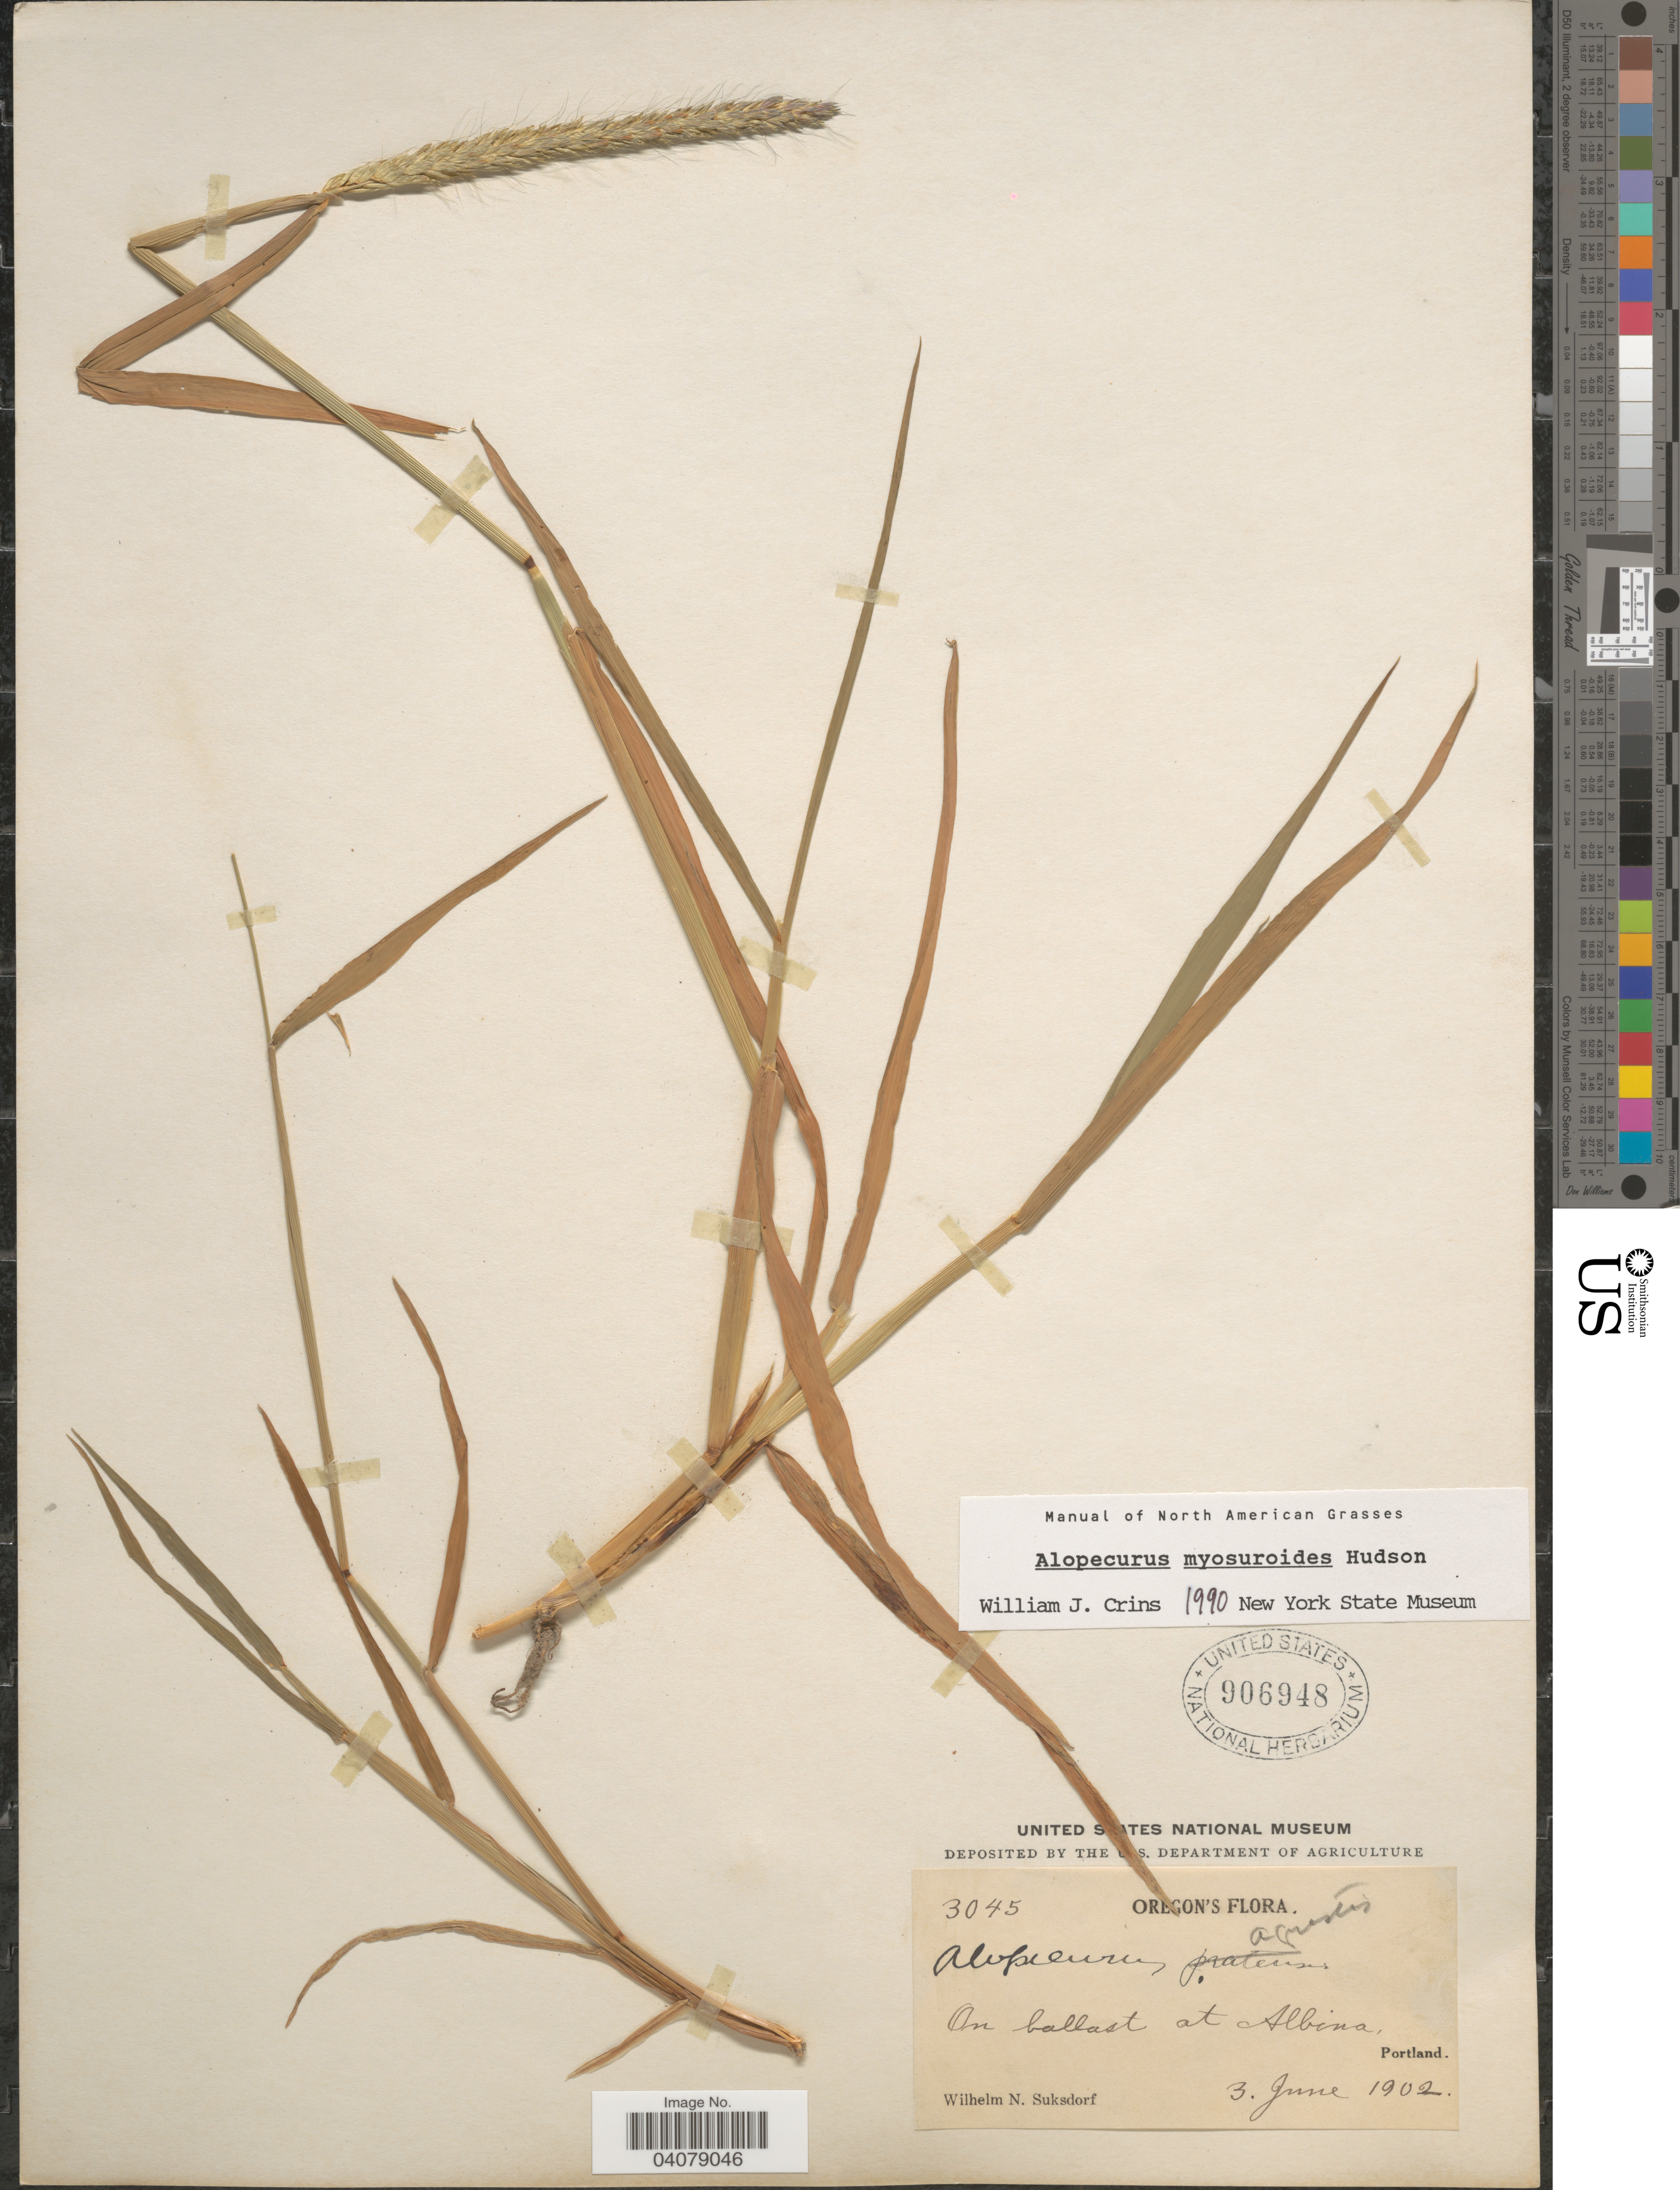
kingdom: Plantae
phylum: Tracheophyta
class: Liliopsida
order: Poales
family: Poaceae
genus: Alopecurus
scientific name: Alopecurus myosuroides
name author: Huds.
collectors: W. N. Suksdorf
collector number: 3045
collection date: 1902-06-03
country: United States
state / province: Oregon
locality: On ballast at Albina, Portland.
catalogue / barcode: US 906948